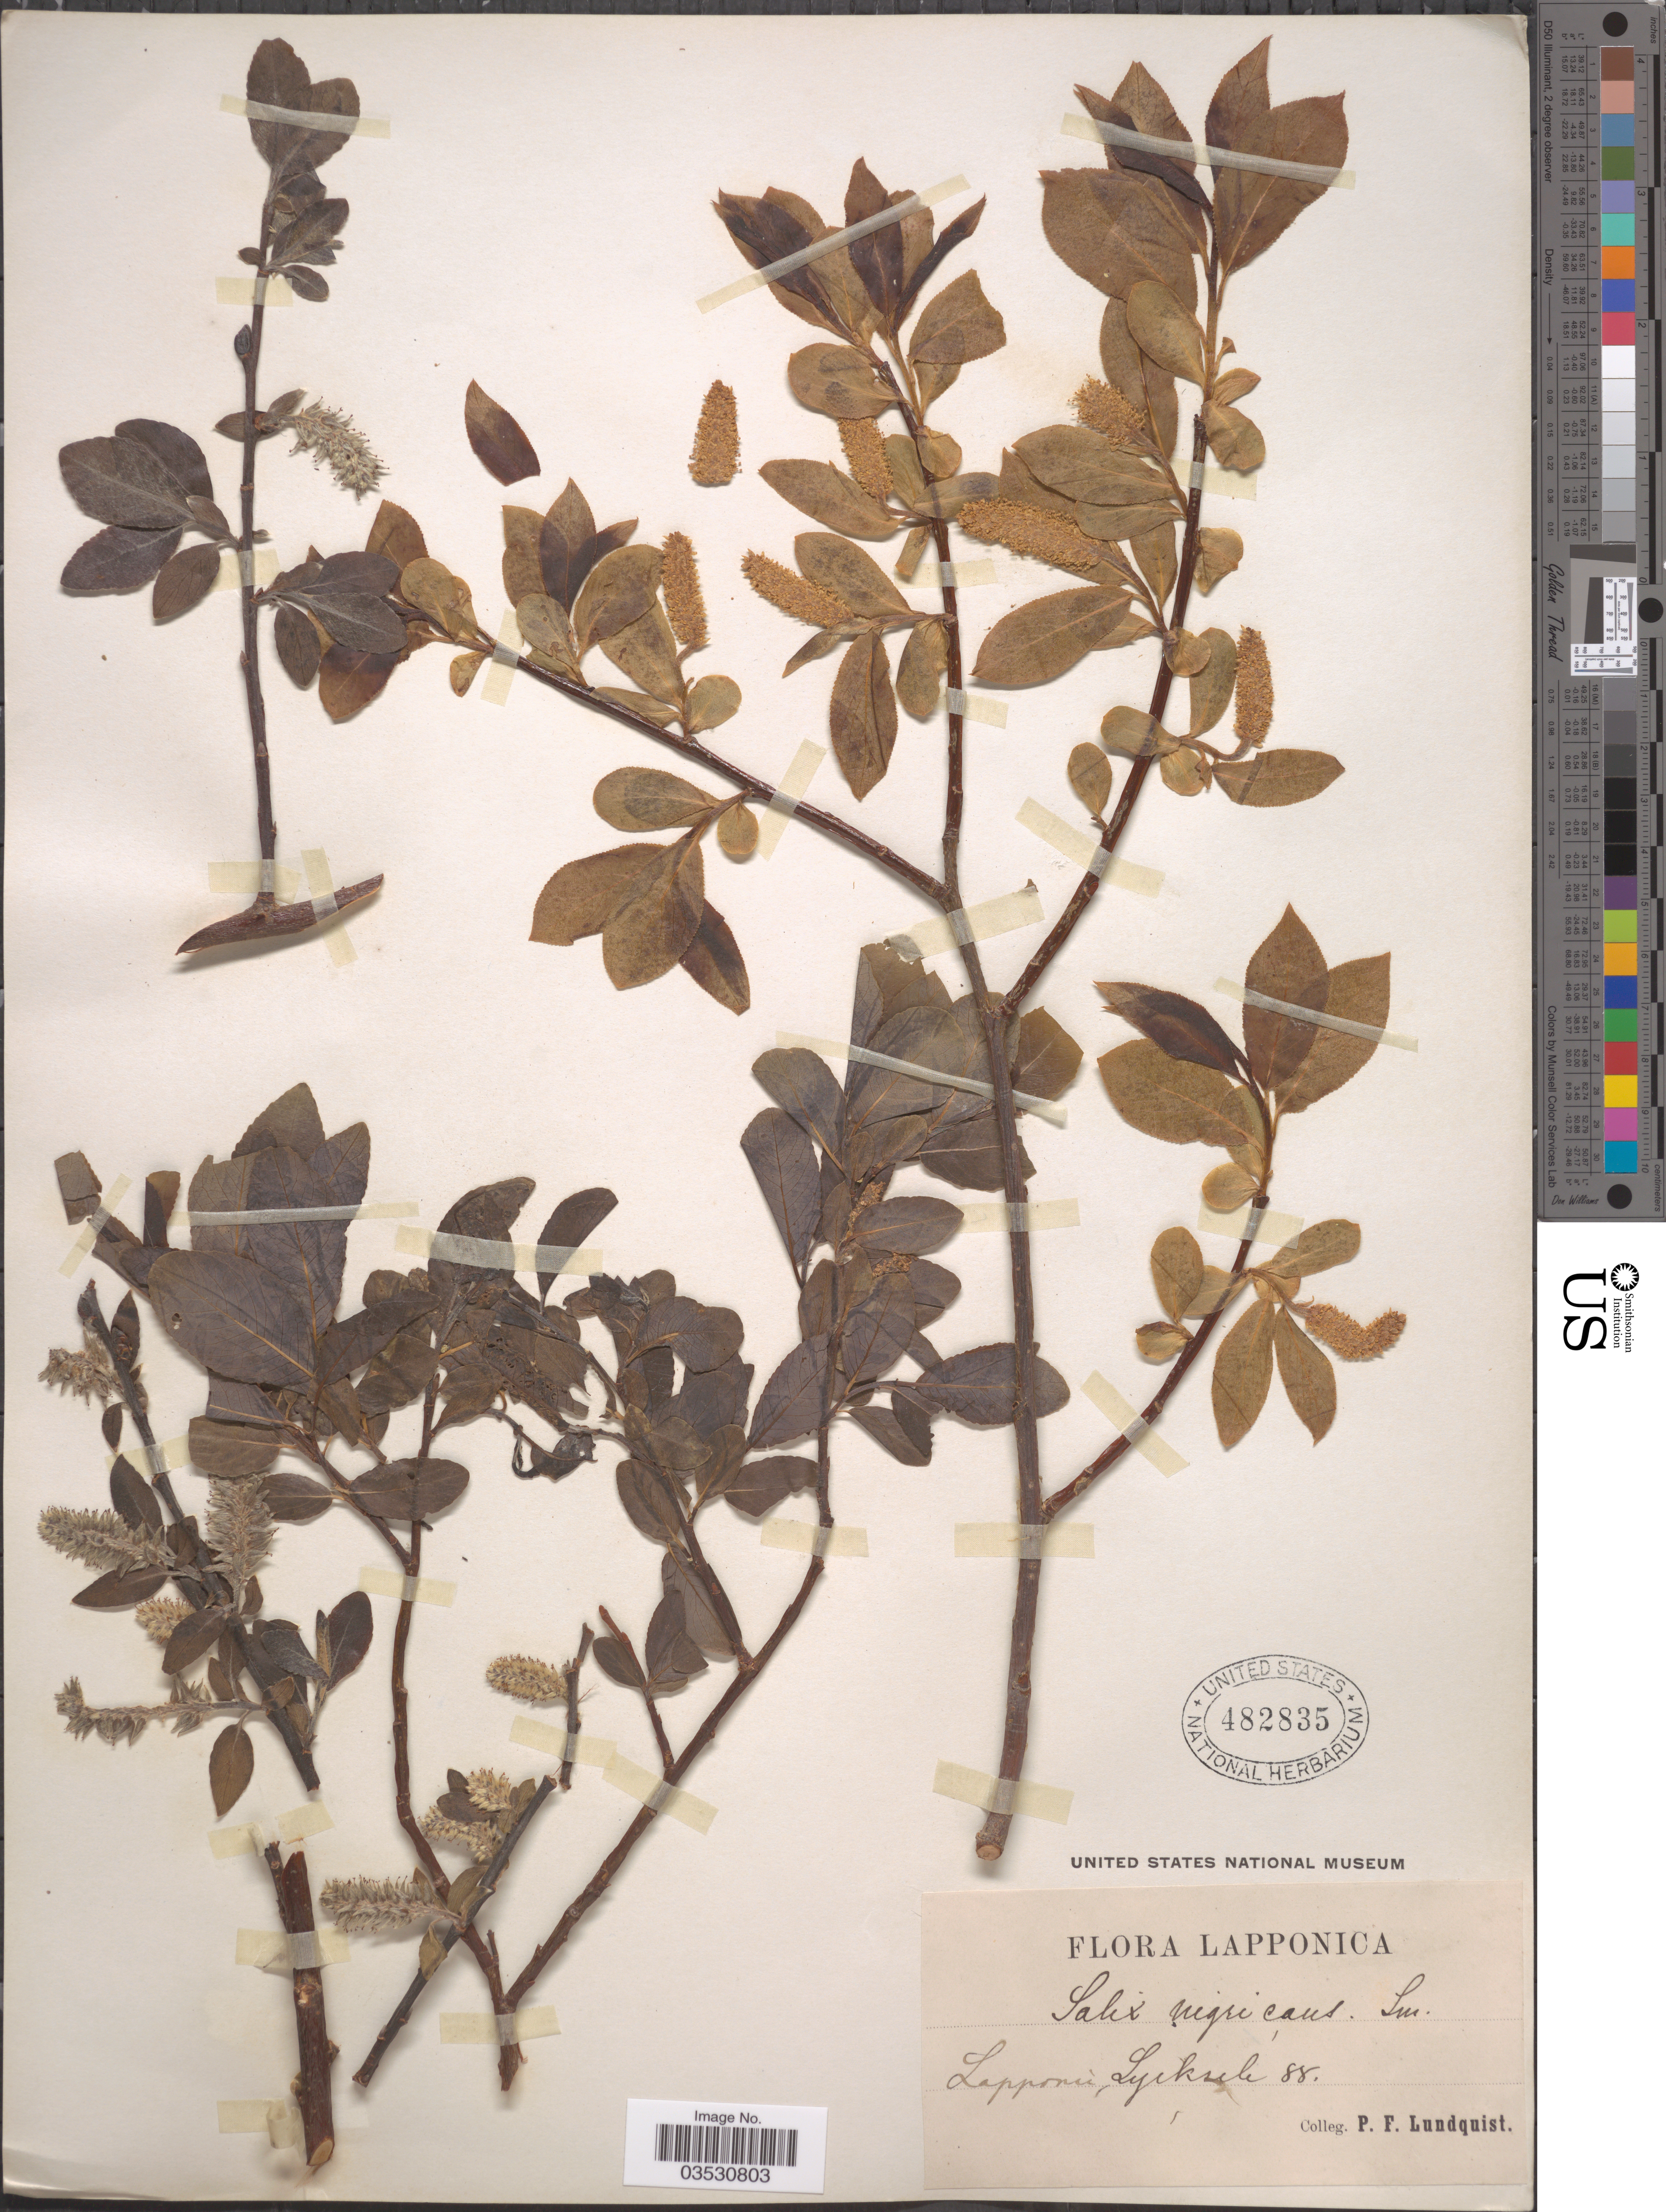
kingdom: Plantae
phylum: Tracheophyta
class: Magnoliopsida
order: Malpighiales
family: Salicaceae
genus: Salix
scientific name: Salix nigricans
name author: Sm.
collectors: P. Lundquist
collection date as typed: Transcribed d/m/y: //88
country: Sweden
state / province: Västerbotten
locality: Lapponica. Lapponia, Lycksele.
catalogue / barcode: US 482835